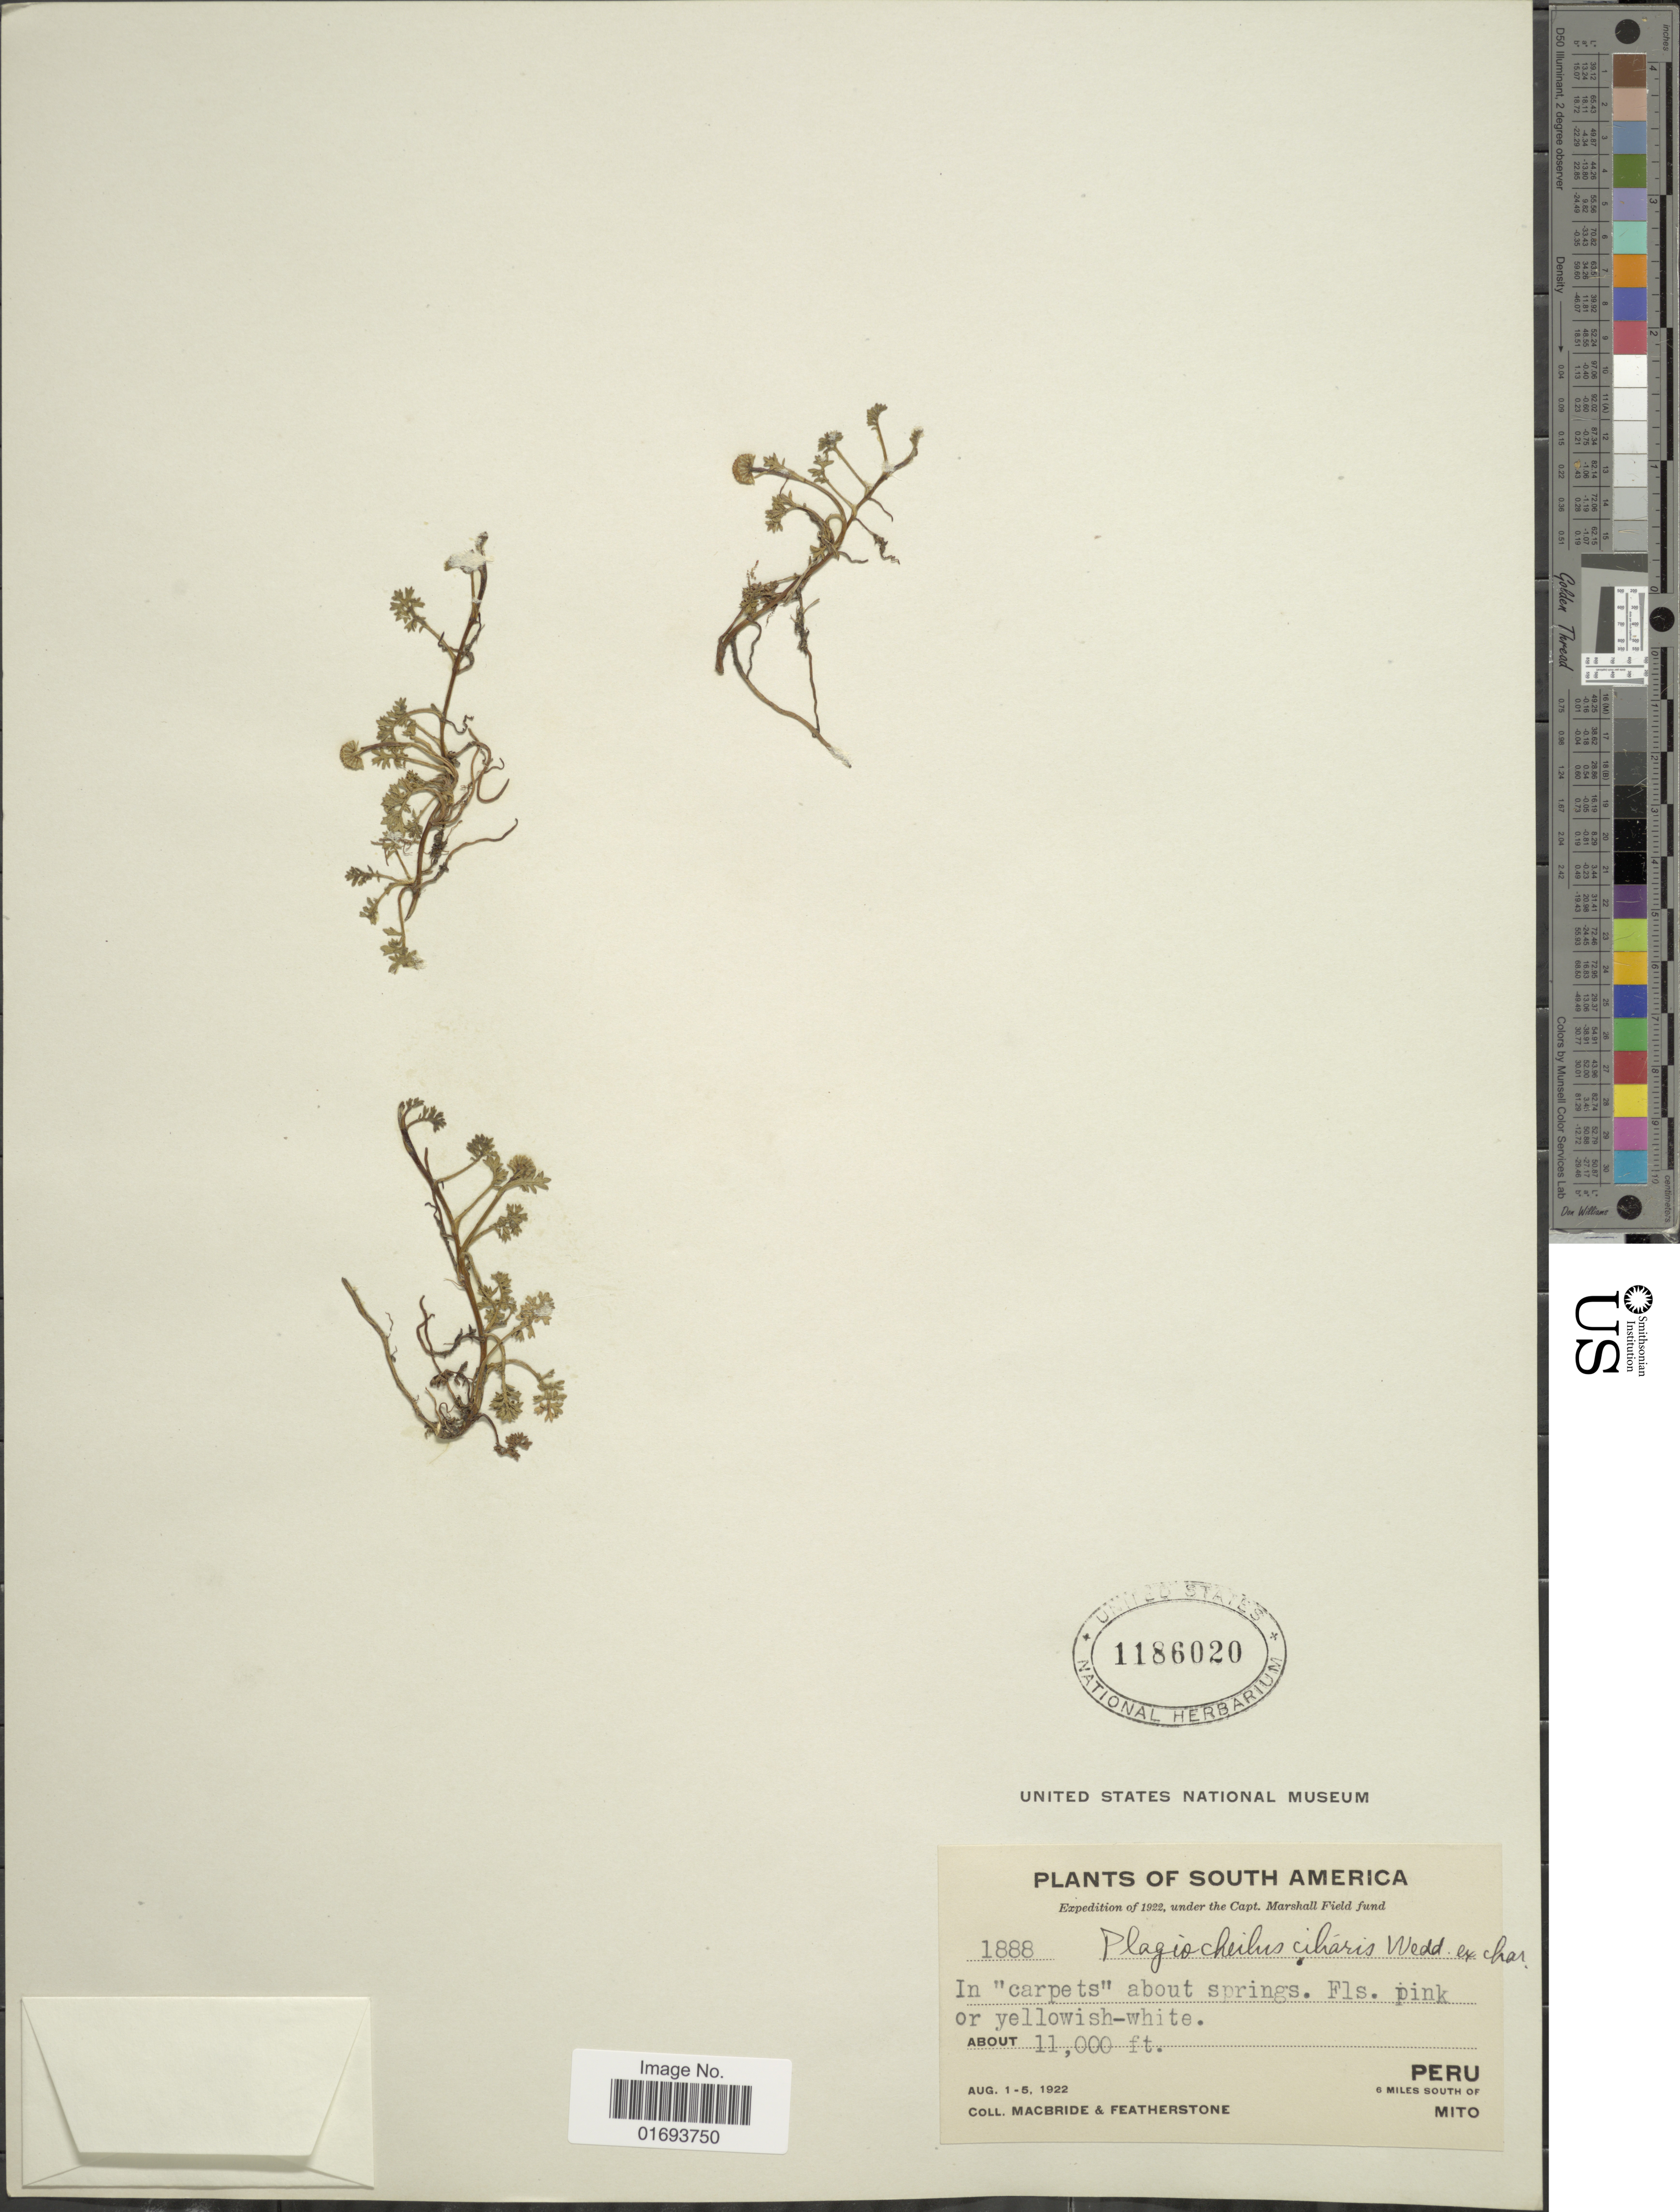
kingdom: Plantae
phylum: Tracheophyta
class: Magnoliopsida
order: Asterales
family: Asteraceae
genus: Plagiocheilus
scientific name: Plagiocheilus ciliaris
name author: Wedd.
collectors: Macbride, -- & -. Featherstone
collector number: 1888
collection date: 1922-08-01/1922-08-05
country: Peru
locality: Peru, 6 miles south of Mito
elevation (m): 3353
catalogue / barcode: US 1186020